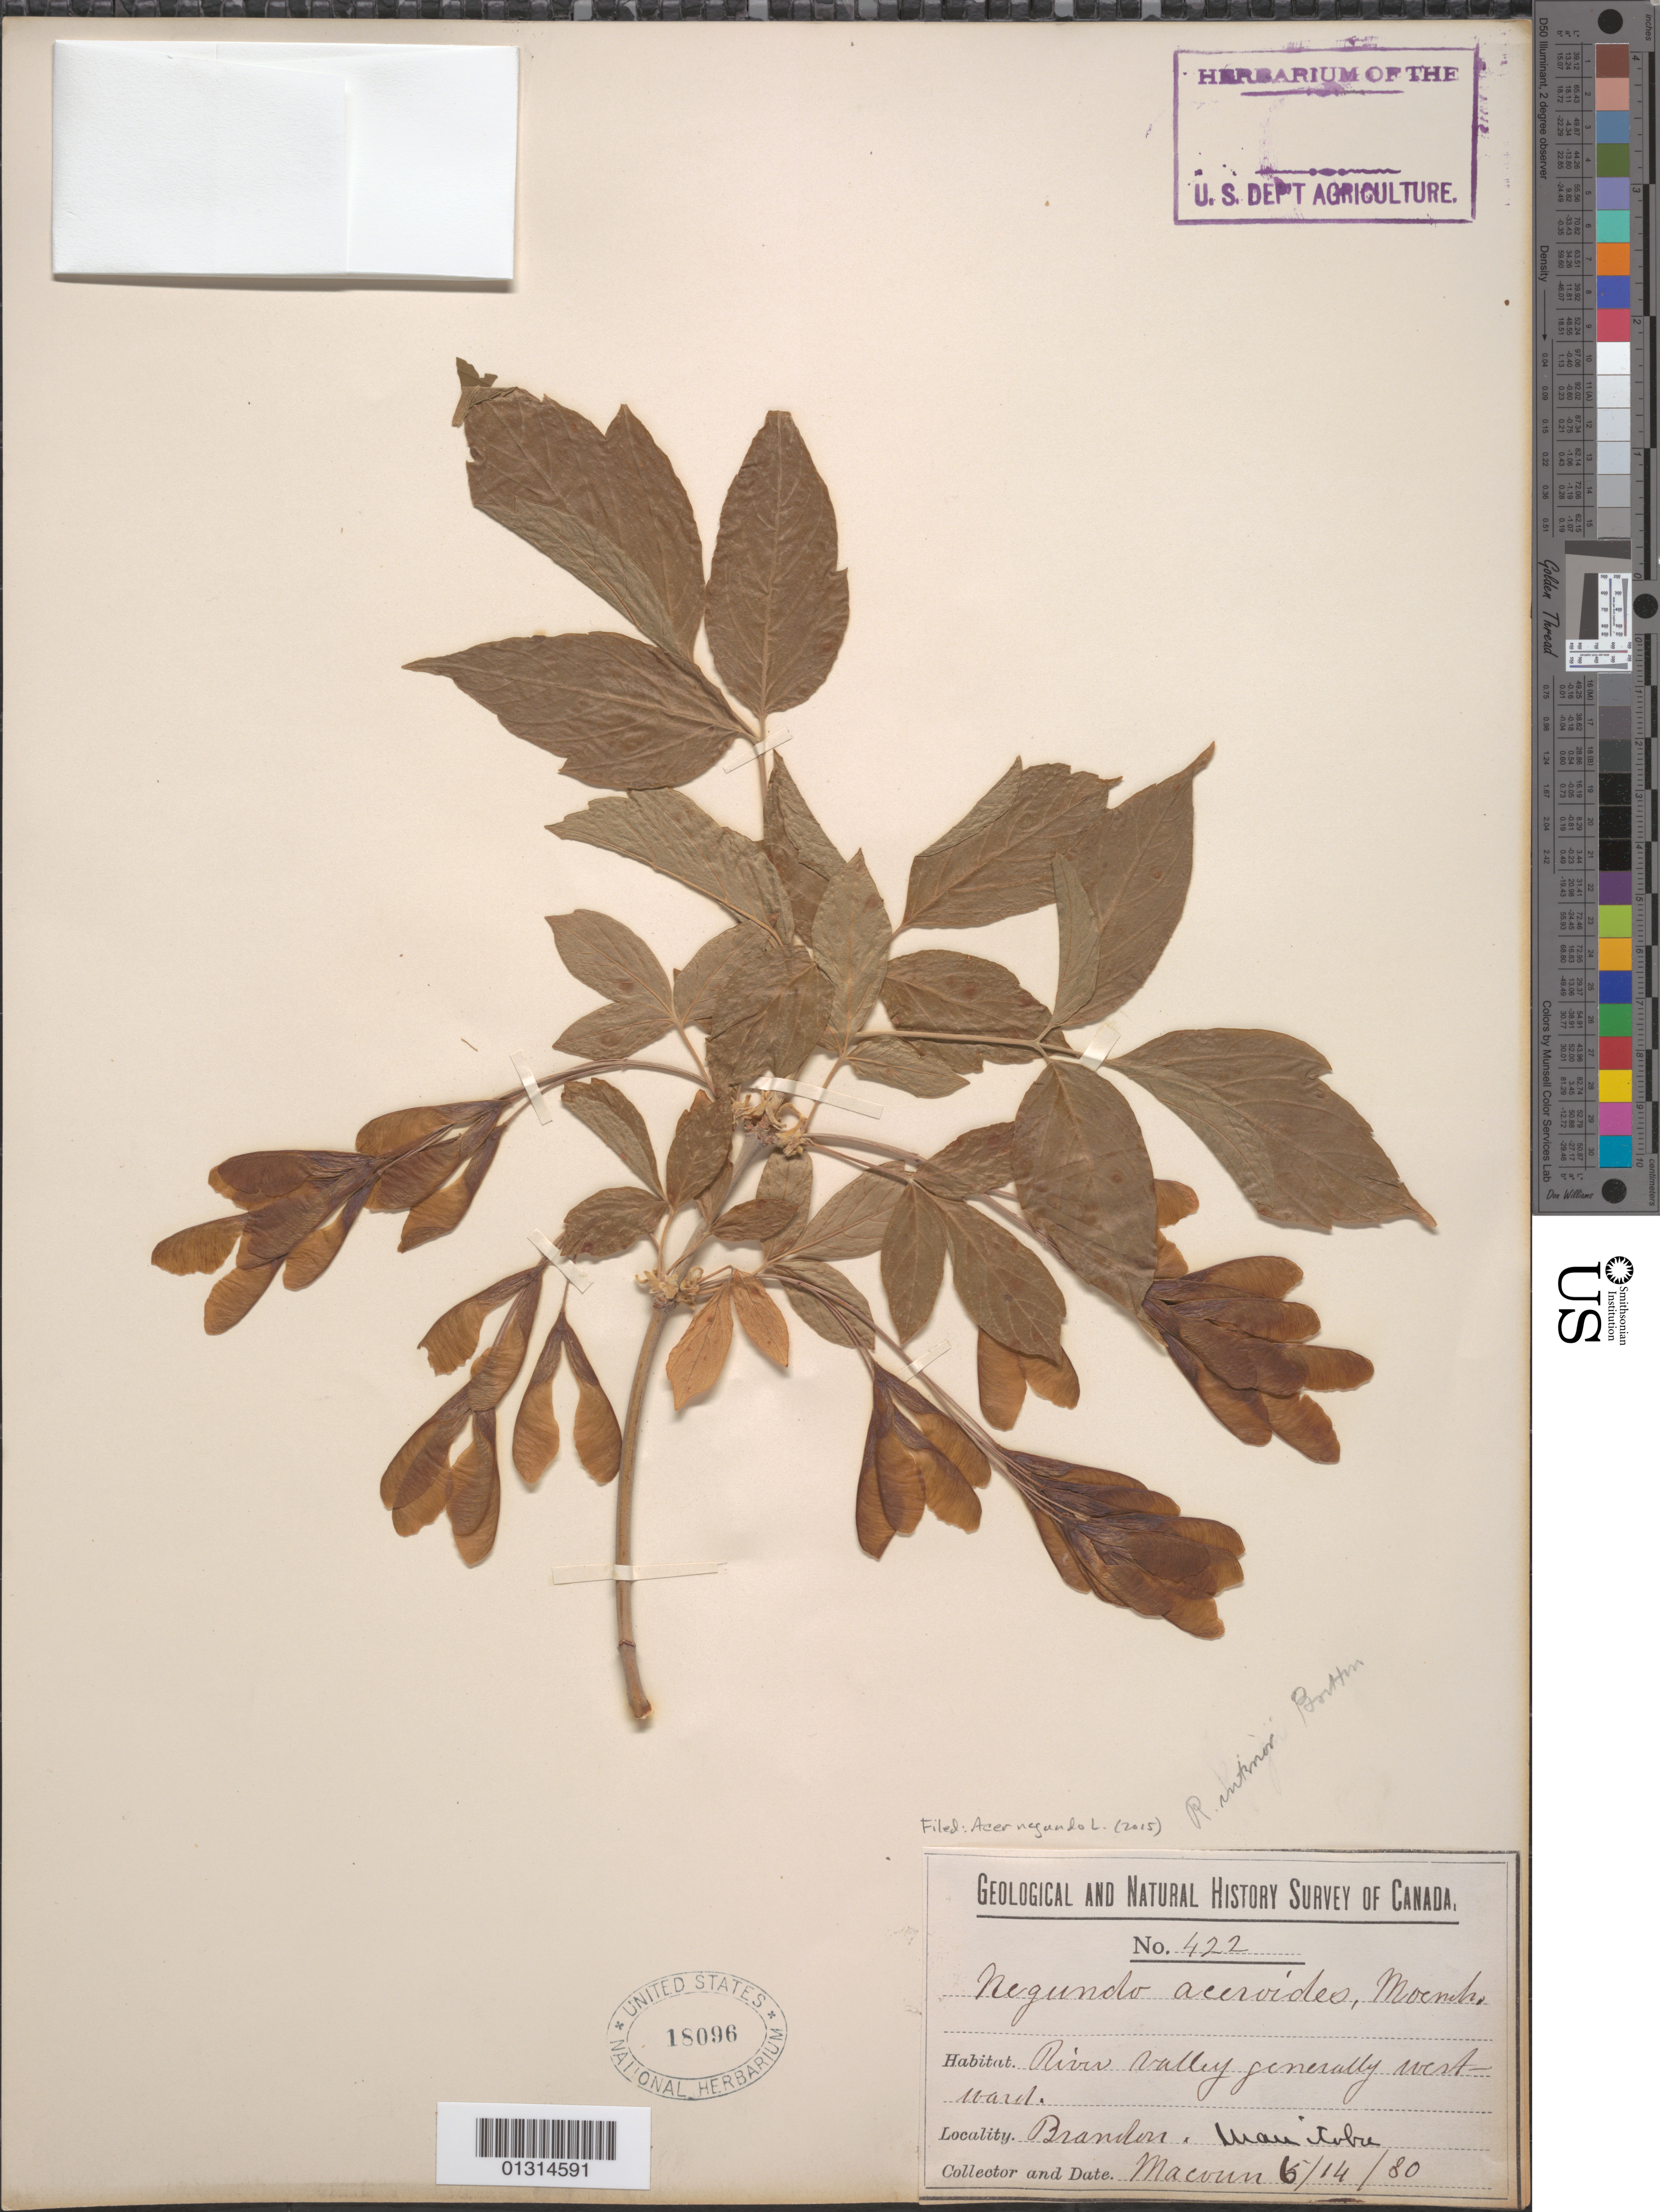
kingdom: Plantae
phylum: Tracheophyta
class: Magnoliopsida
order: Sapindales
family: Sapindaceae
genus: Acer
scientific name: Acer negundo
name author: L.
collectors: -- Macoun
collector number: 422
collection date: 1880-05-14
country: Canada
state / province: Manitoba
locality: Brandon.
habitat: River valley generally westward.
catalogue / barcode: US 18096